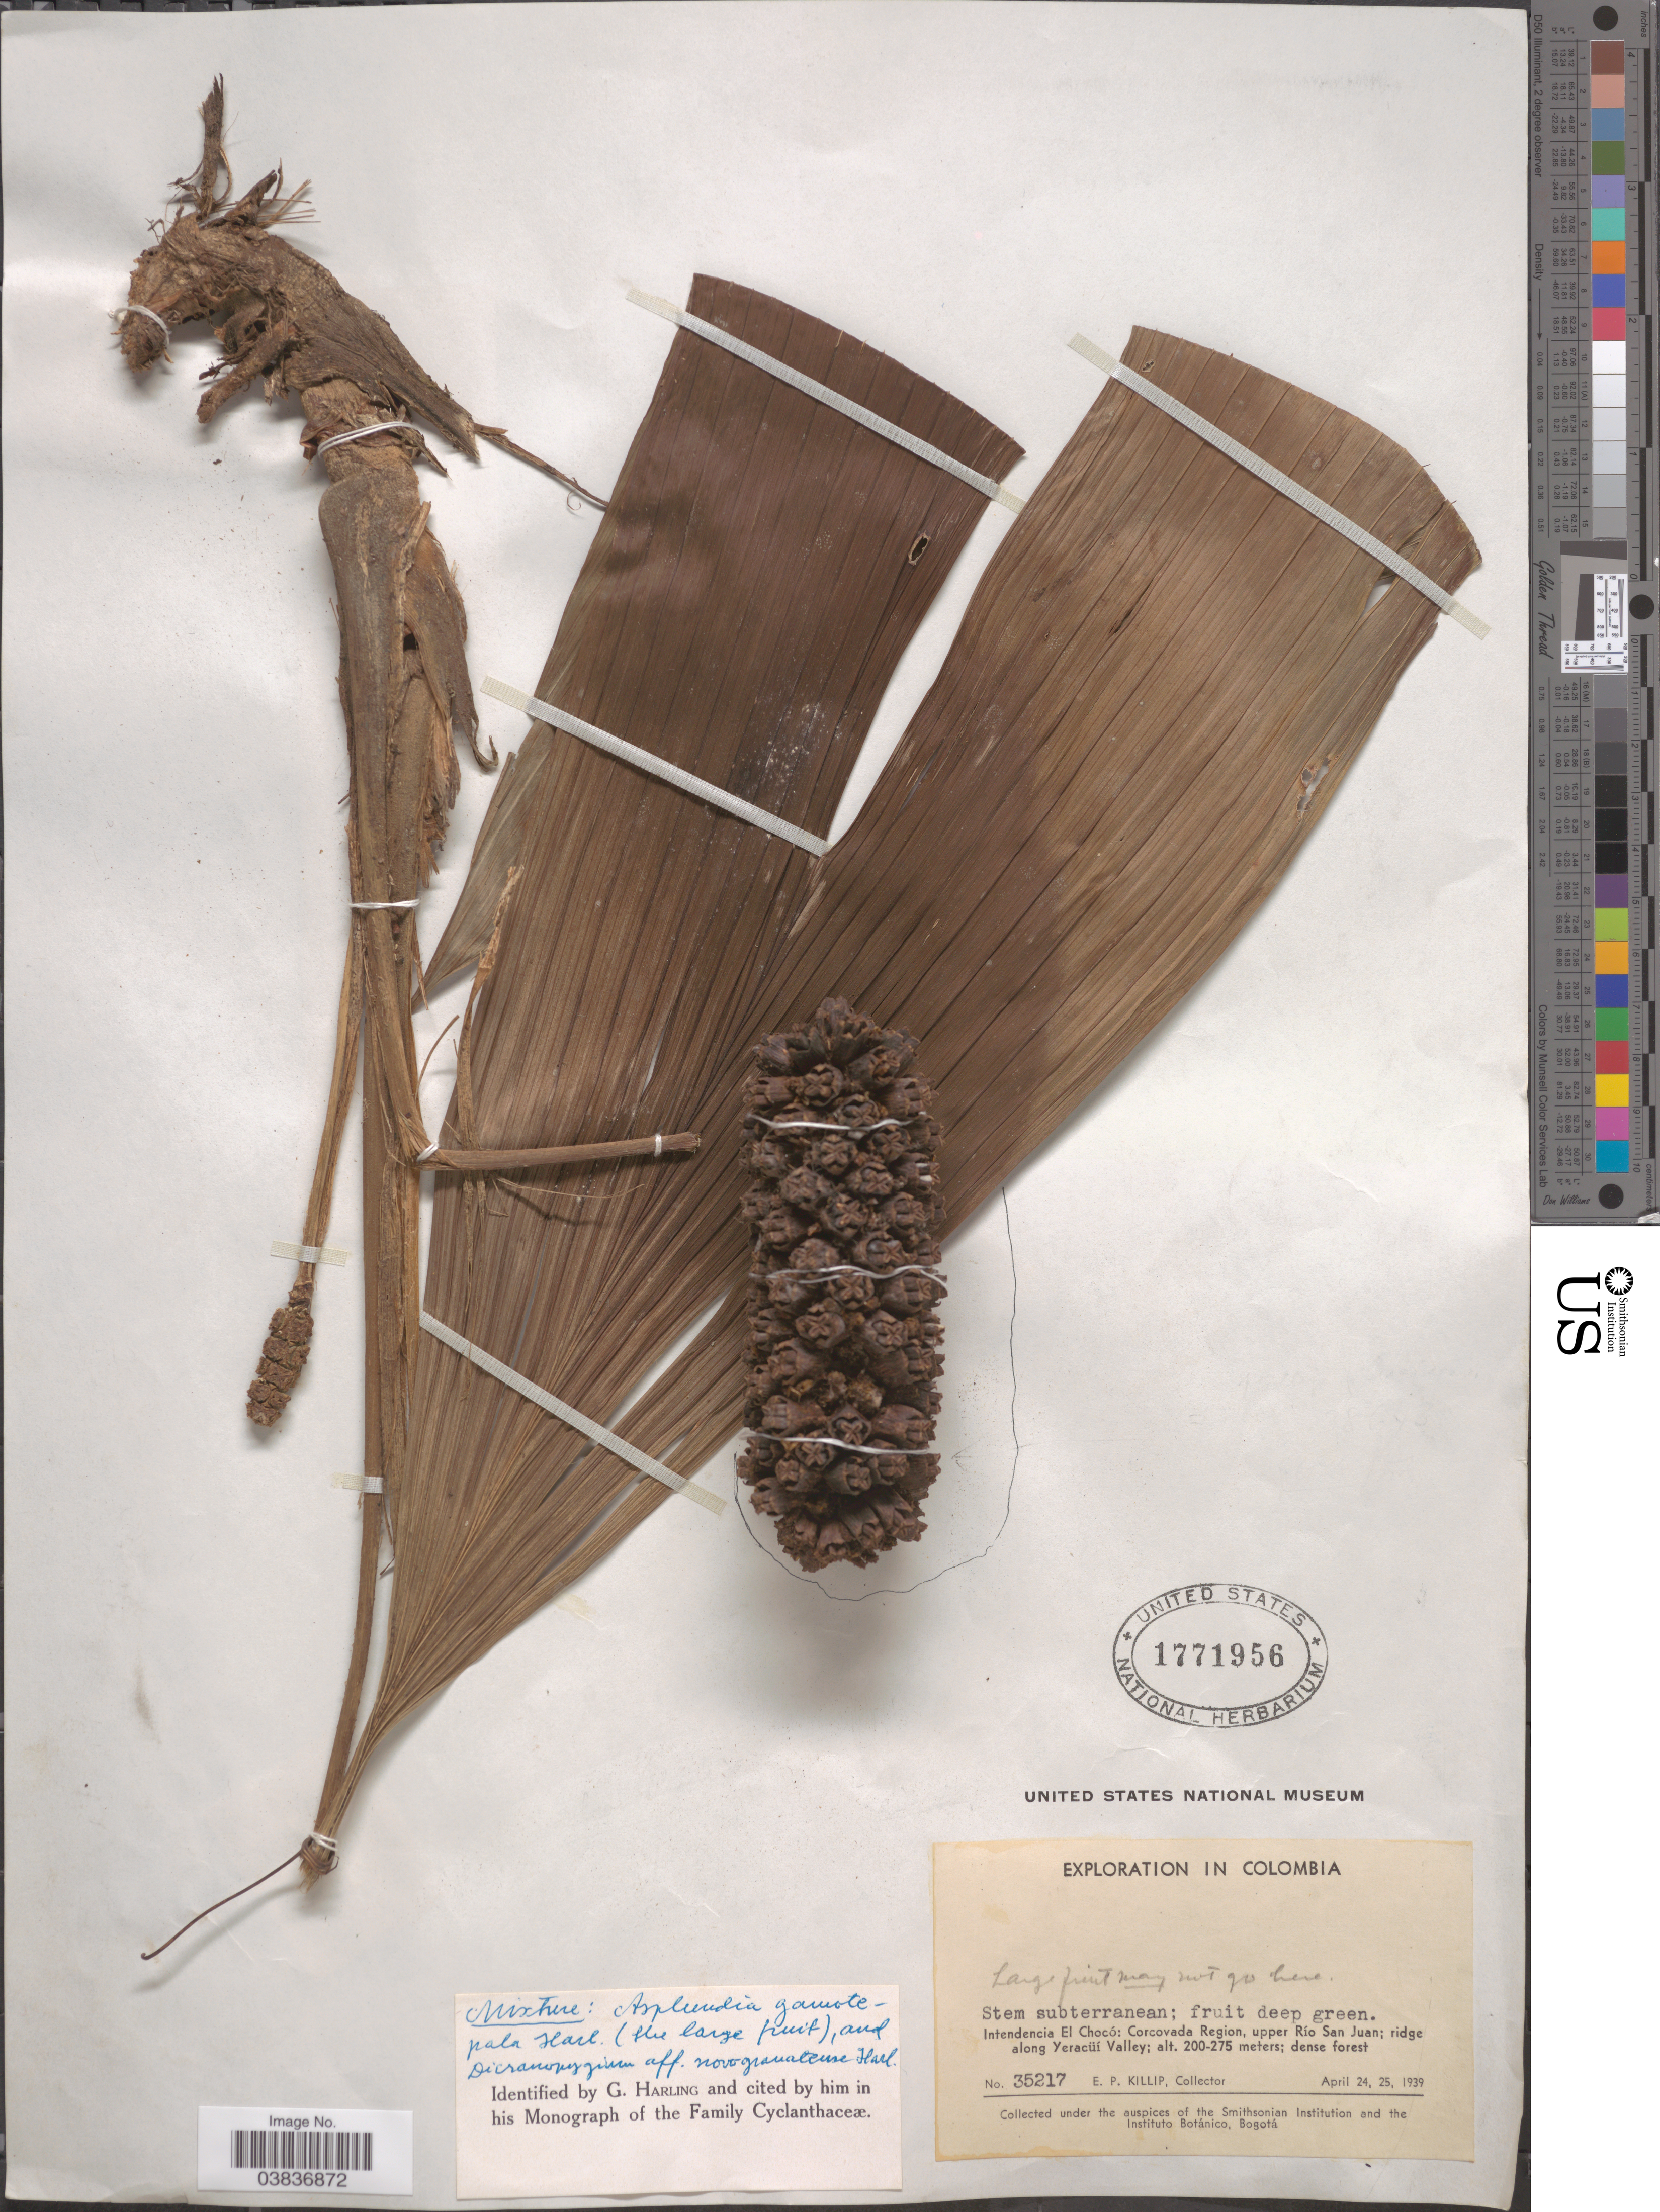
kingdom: Plantae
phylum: Tracheophyta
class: Liliopsida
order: Pandanales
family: Cyclanthaceae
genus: Dicranopygium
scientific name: Dicranopygium novogranatense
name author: Harling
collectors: E. P. Killip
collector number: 35217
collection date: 1939-04-24/1939-04-25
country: Colombia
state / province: Chocó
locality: Intendencia El Chocó: Corcovada Region, upper Río San Juan; ridge along Yeracüí Valley.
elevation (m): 200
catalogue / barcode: US 1771956